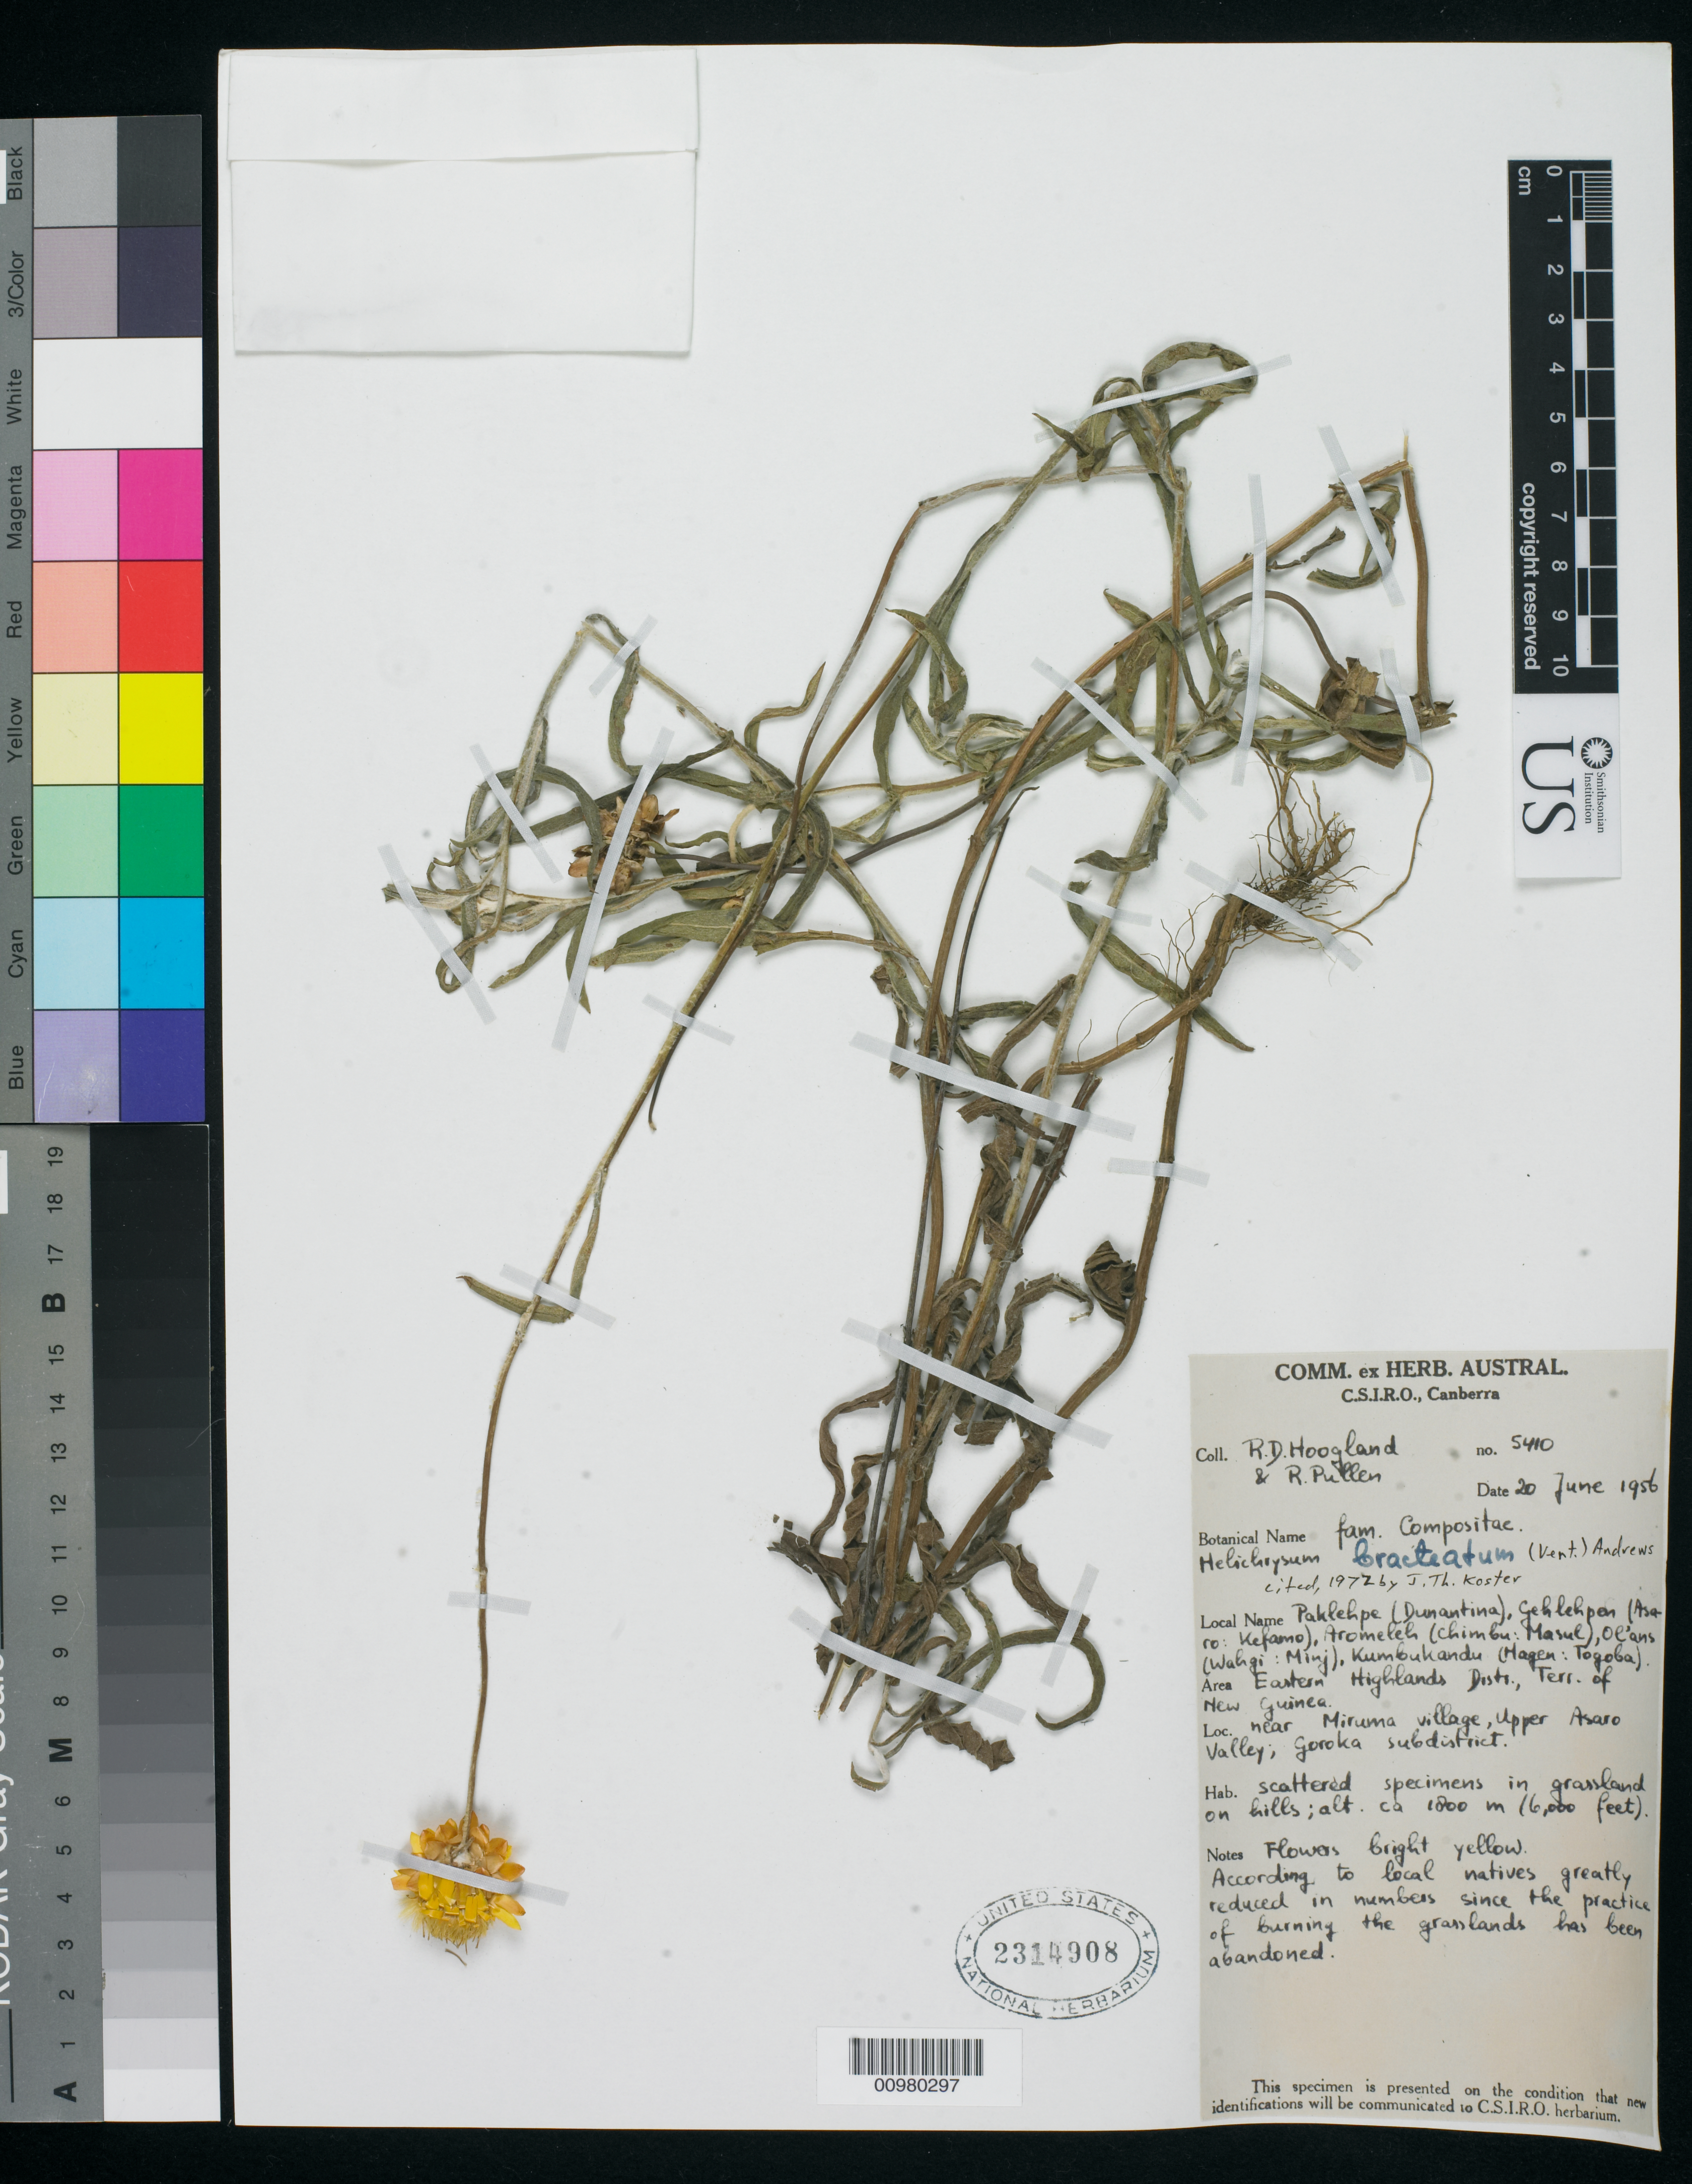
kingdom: Plantae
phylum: Tracheophyta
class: Magnoliopsida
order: Asterales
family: Asteraceae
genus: Helichrysum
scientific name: Helichrysum bracteatum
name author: (Vent.) Haw.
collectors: R. D. Hoogland & R. Pullen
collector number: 5410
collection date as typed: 20 Jun 1956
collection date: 1956-06-20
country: Papua New Guinea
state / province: Eastern Highlands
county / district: Goroka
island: New Guinea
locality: near Miruma village, Upper Asaro Valley, Goroka subdistrict. Eastern Highlands District.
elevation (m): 1829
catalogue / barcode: US 2314908